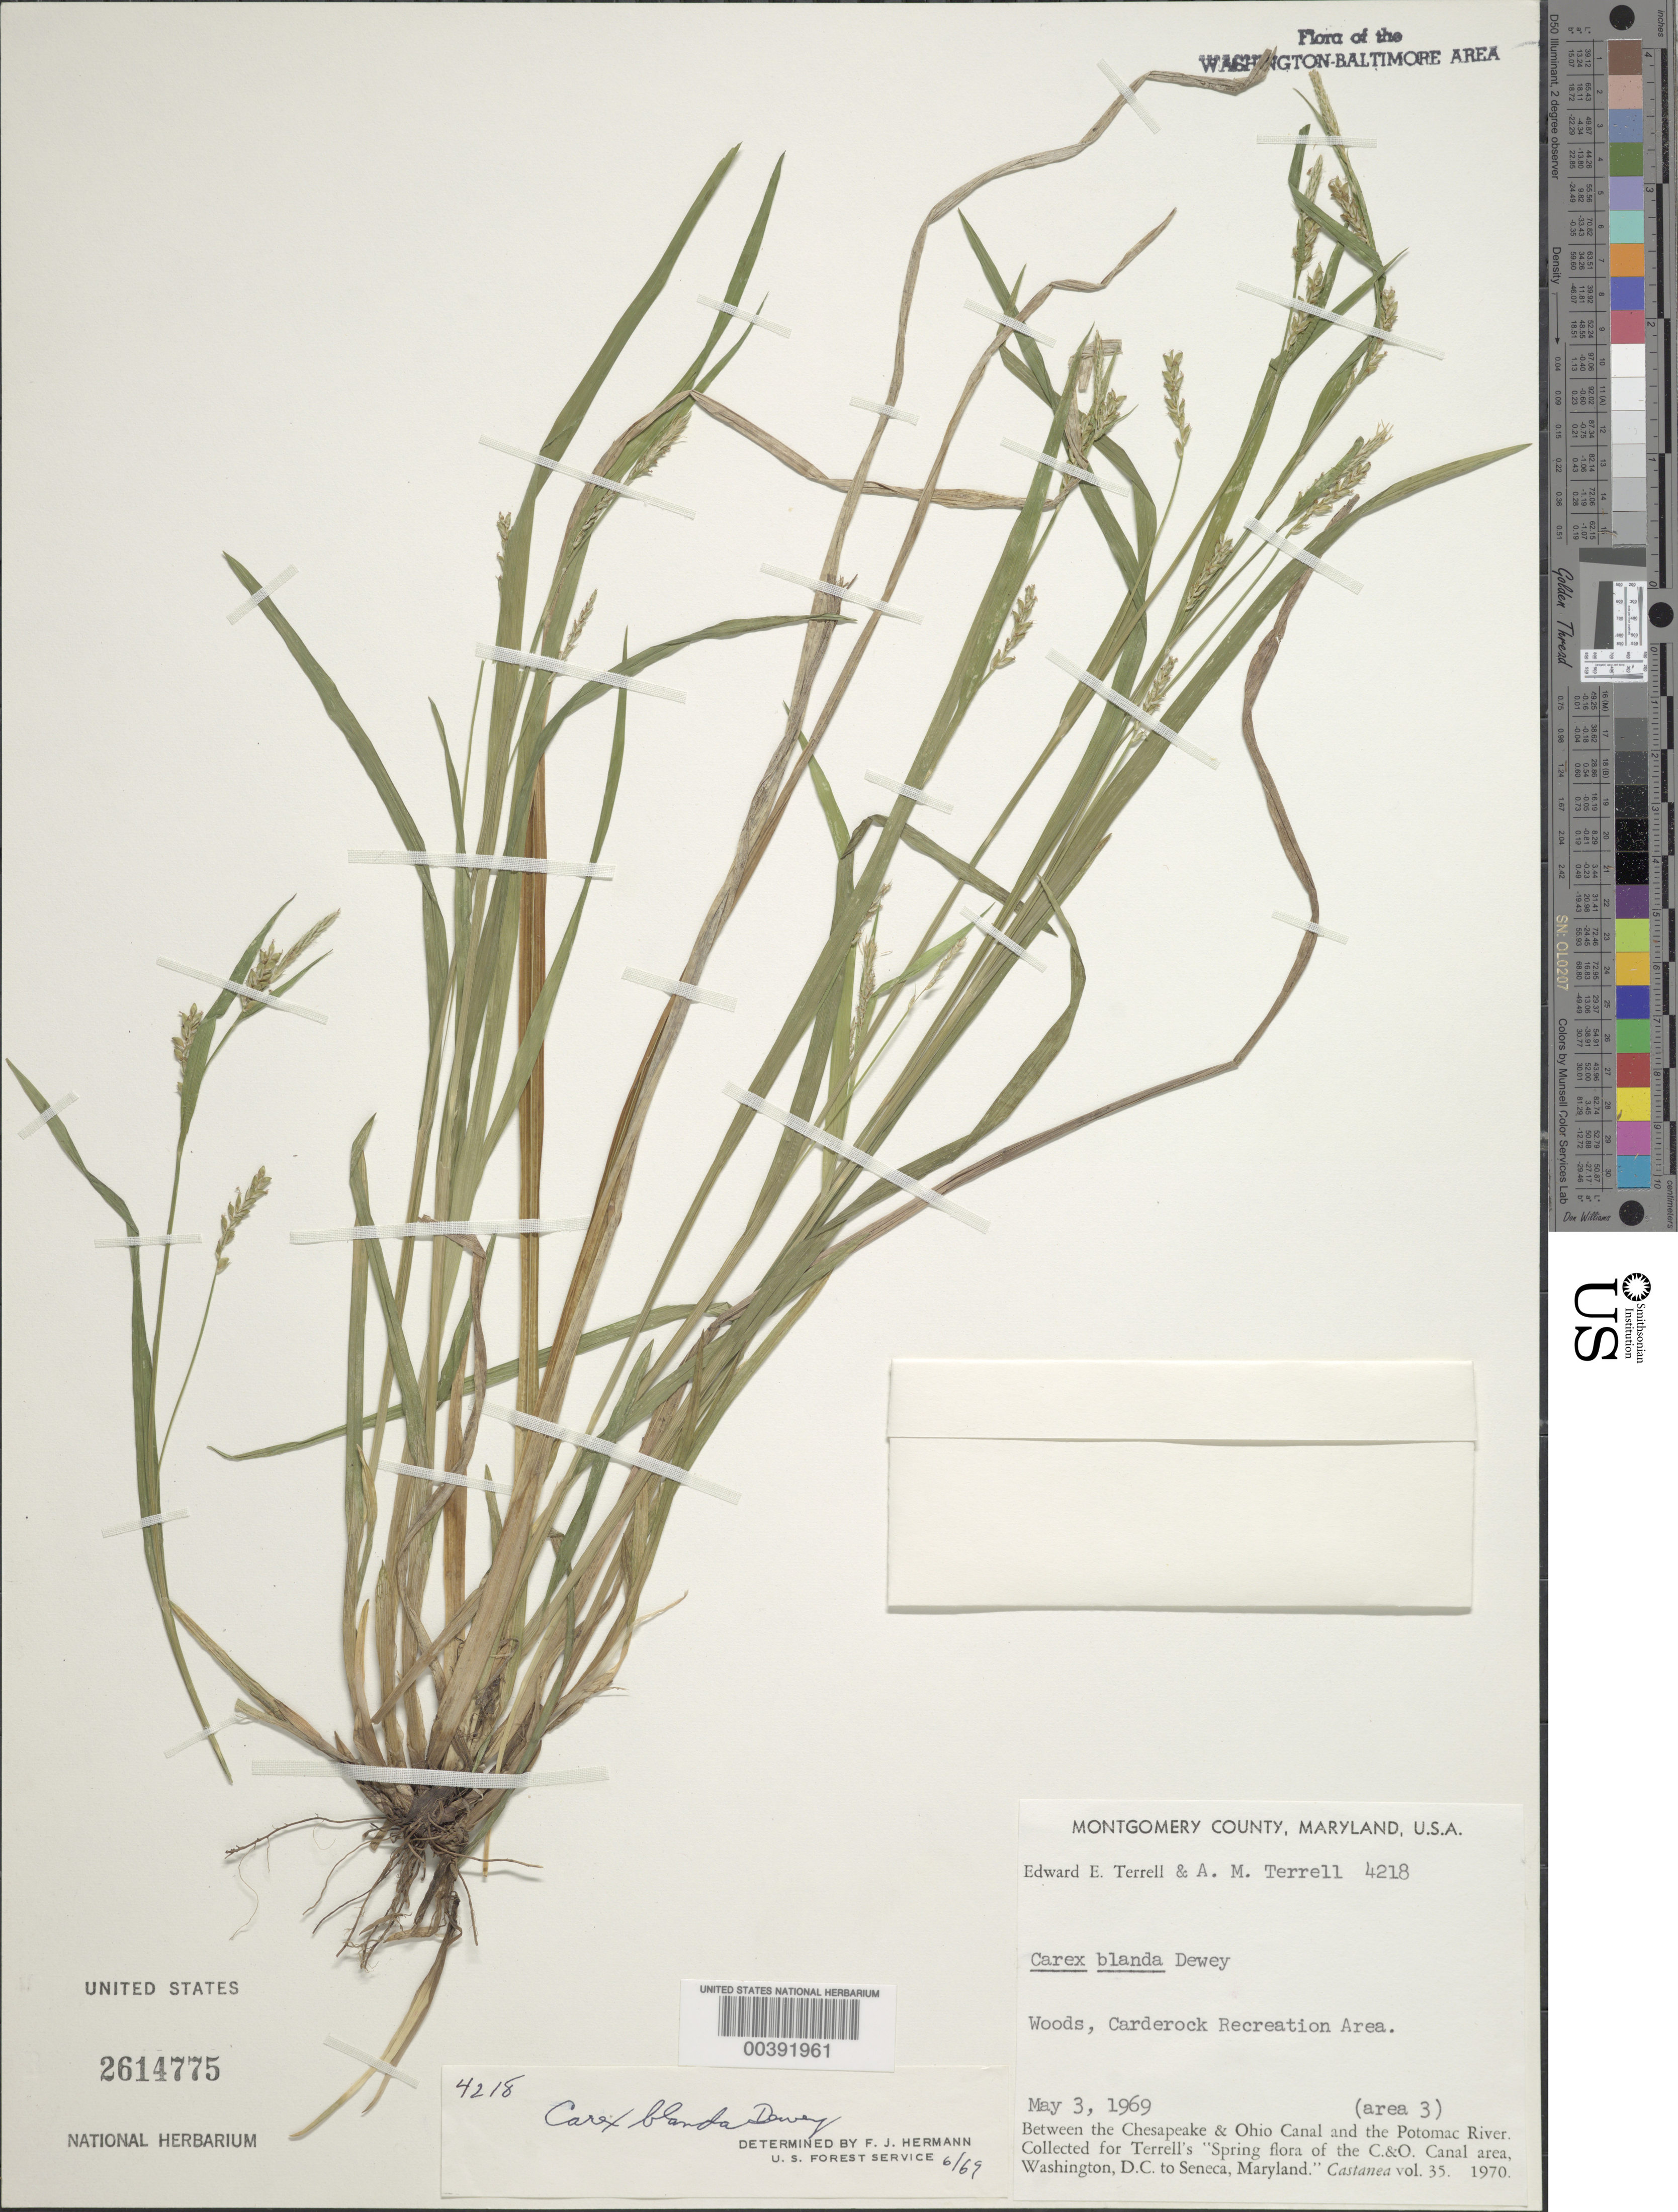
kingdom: Plantae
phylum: Tracheophyta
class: Liliopsida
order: Poales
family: Cyperaceae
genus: Carex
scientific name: Carex blanda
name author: Dewey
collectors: E. E. Terrell & A. M. Terrell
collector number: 4218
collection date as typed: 03 May 1969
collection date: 1969-05-03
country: United States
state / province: Maryland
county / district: Montgomery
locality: Carderock Recreation Area C. & O. Canal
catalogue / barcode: US 2614775